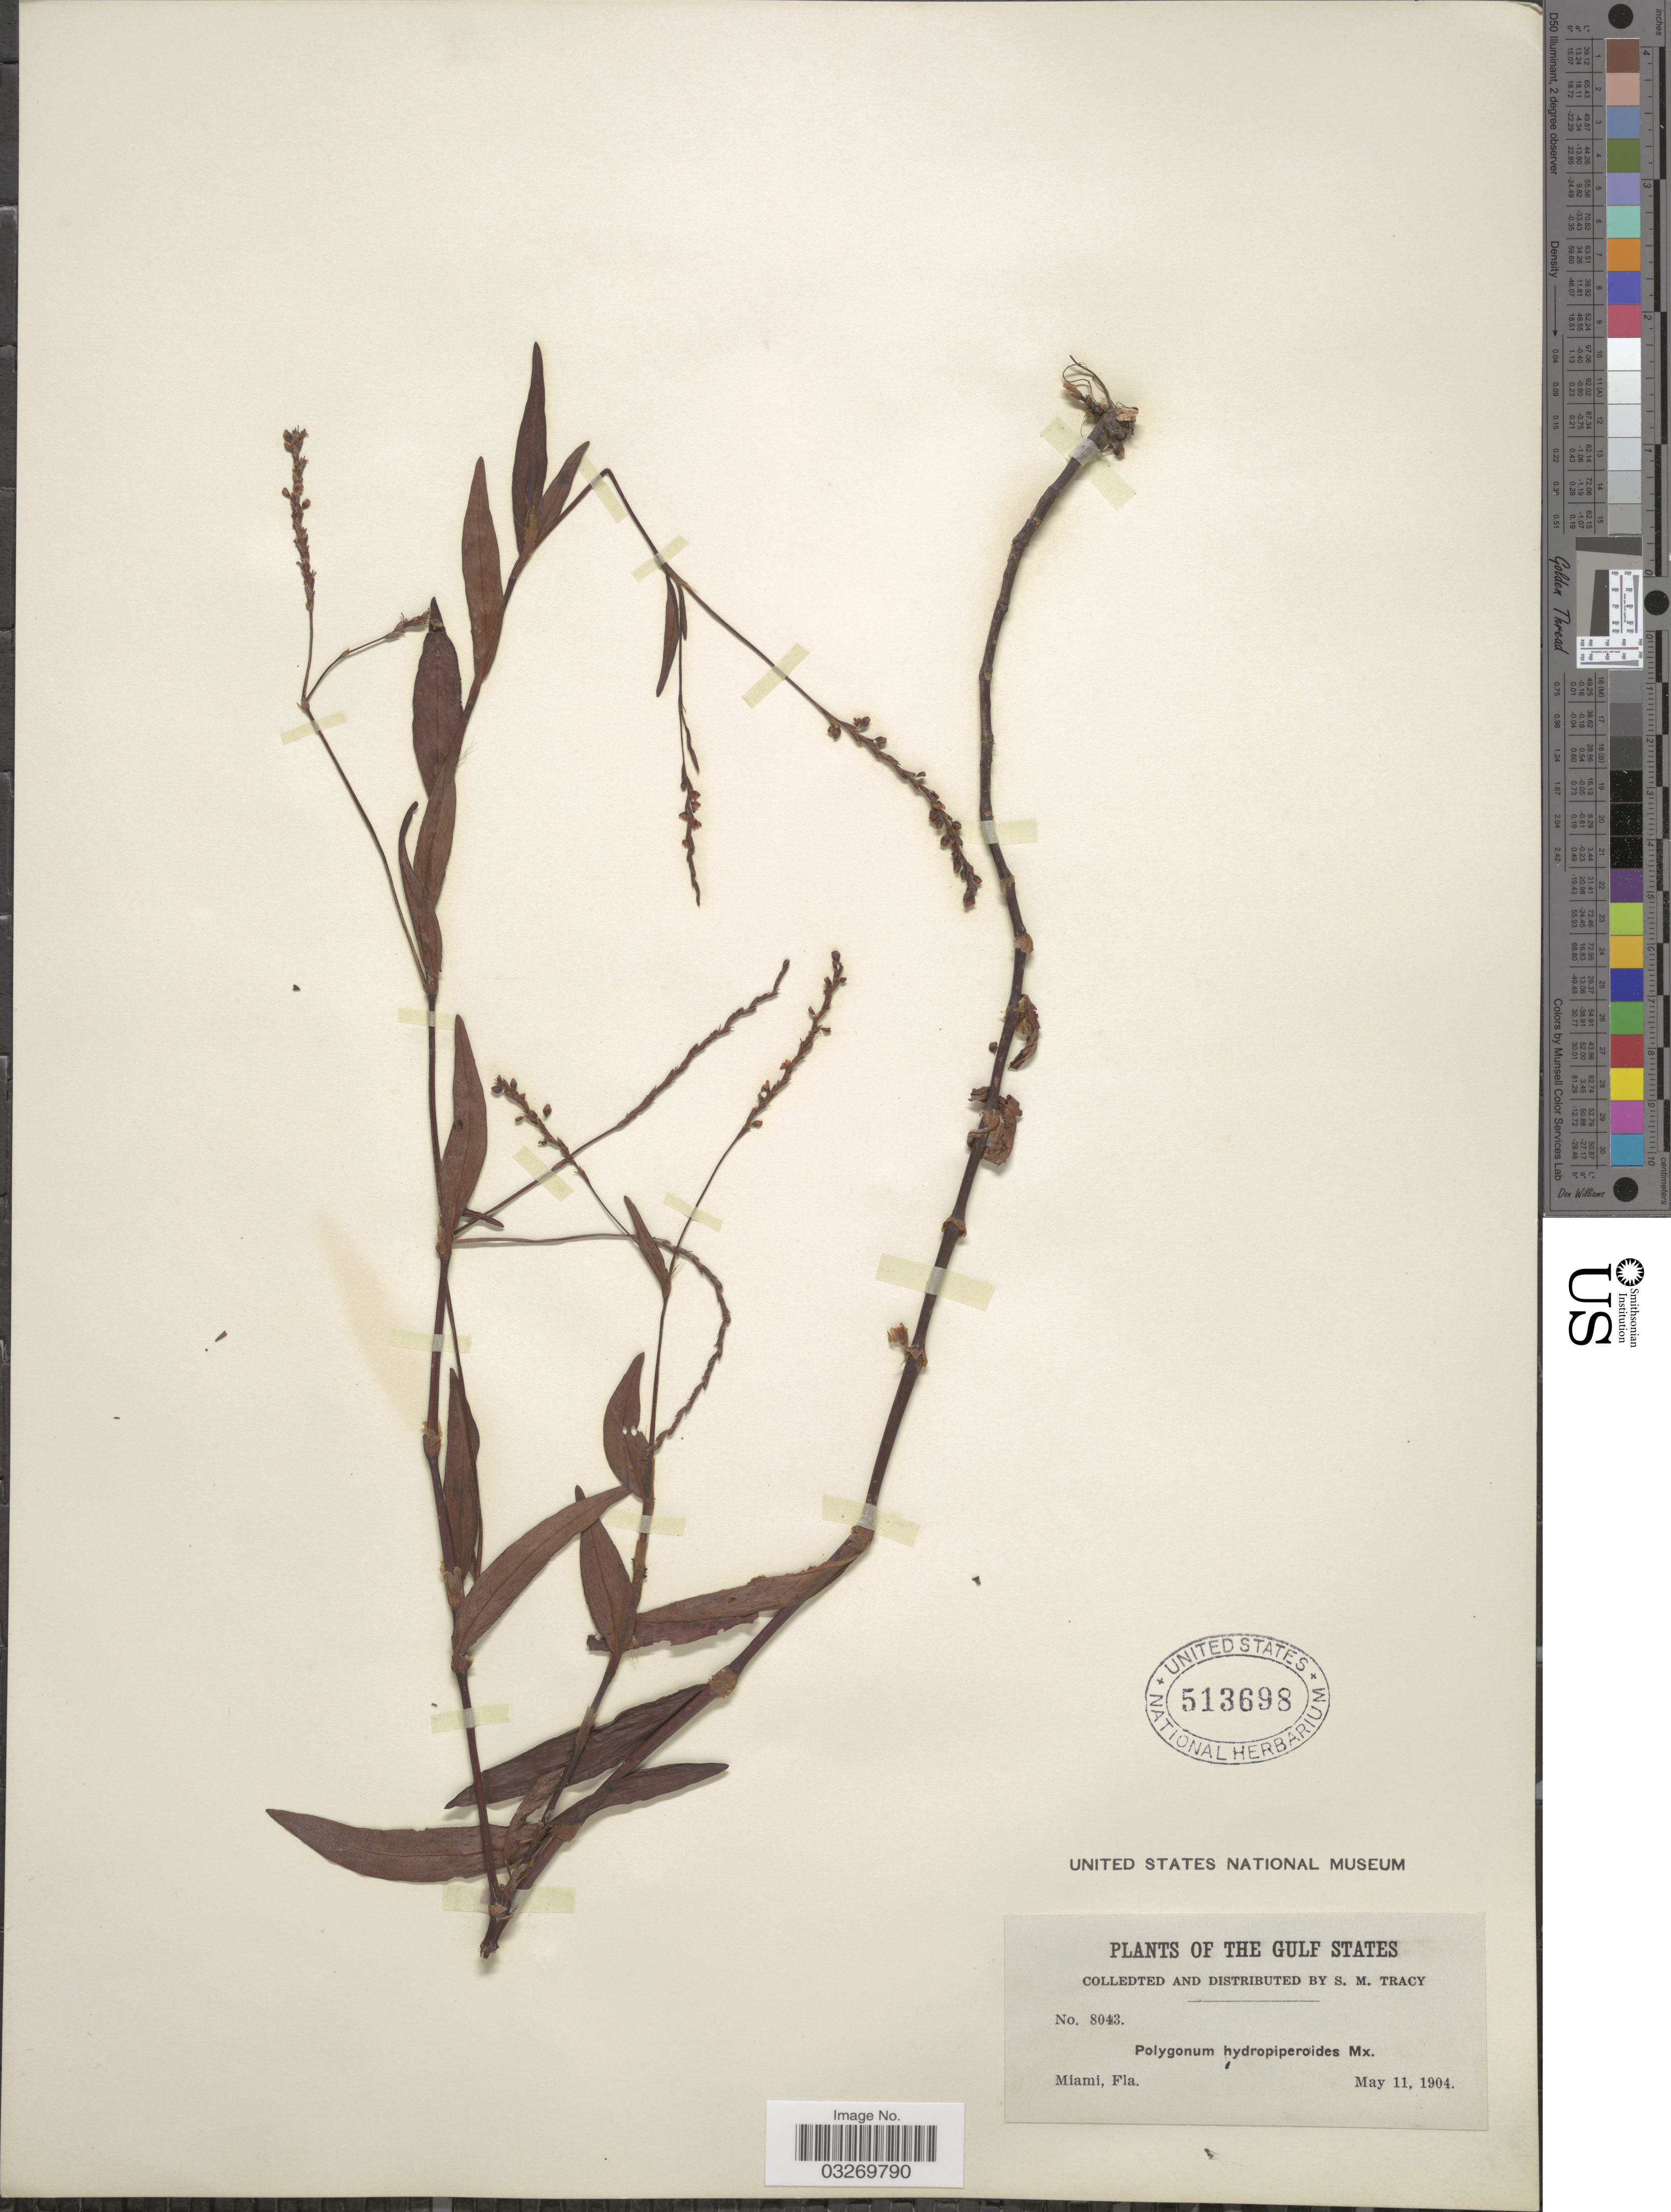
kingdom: Plantae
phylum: Tracheophyta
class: Magnoliopsida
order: Caryophyllales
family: Polygonaceae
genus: Polygonum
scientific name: Polygonum hydropiperoides var. macerum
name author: Stanford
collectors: S. M. Tracy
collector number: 8043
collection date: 1904-05-11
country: United States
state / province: Florida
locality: Gulf States. Miami.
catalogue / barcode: US 513698